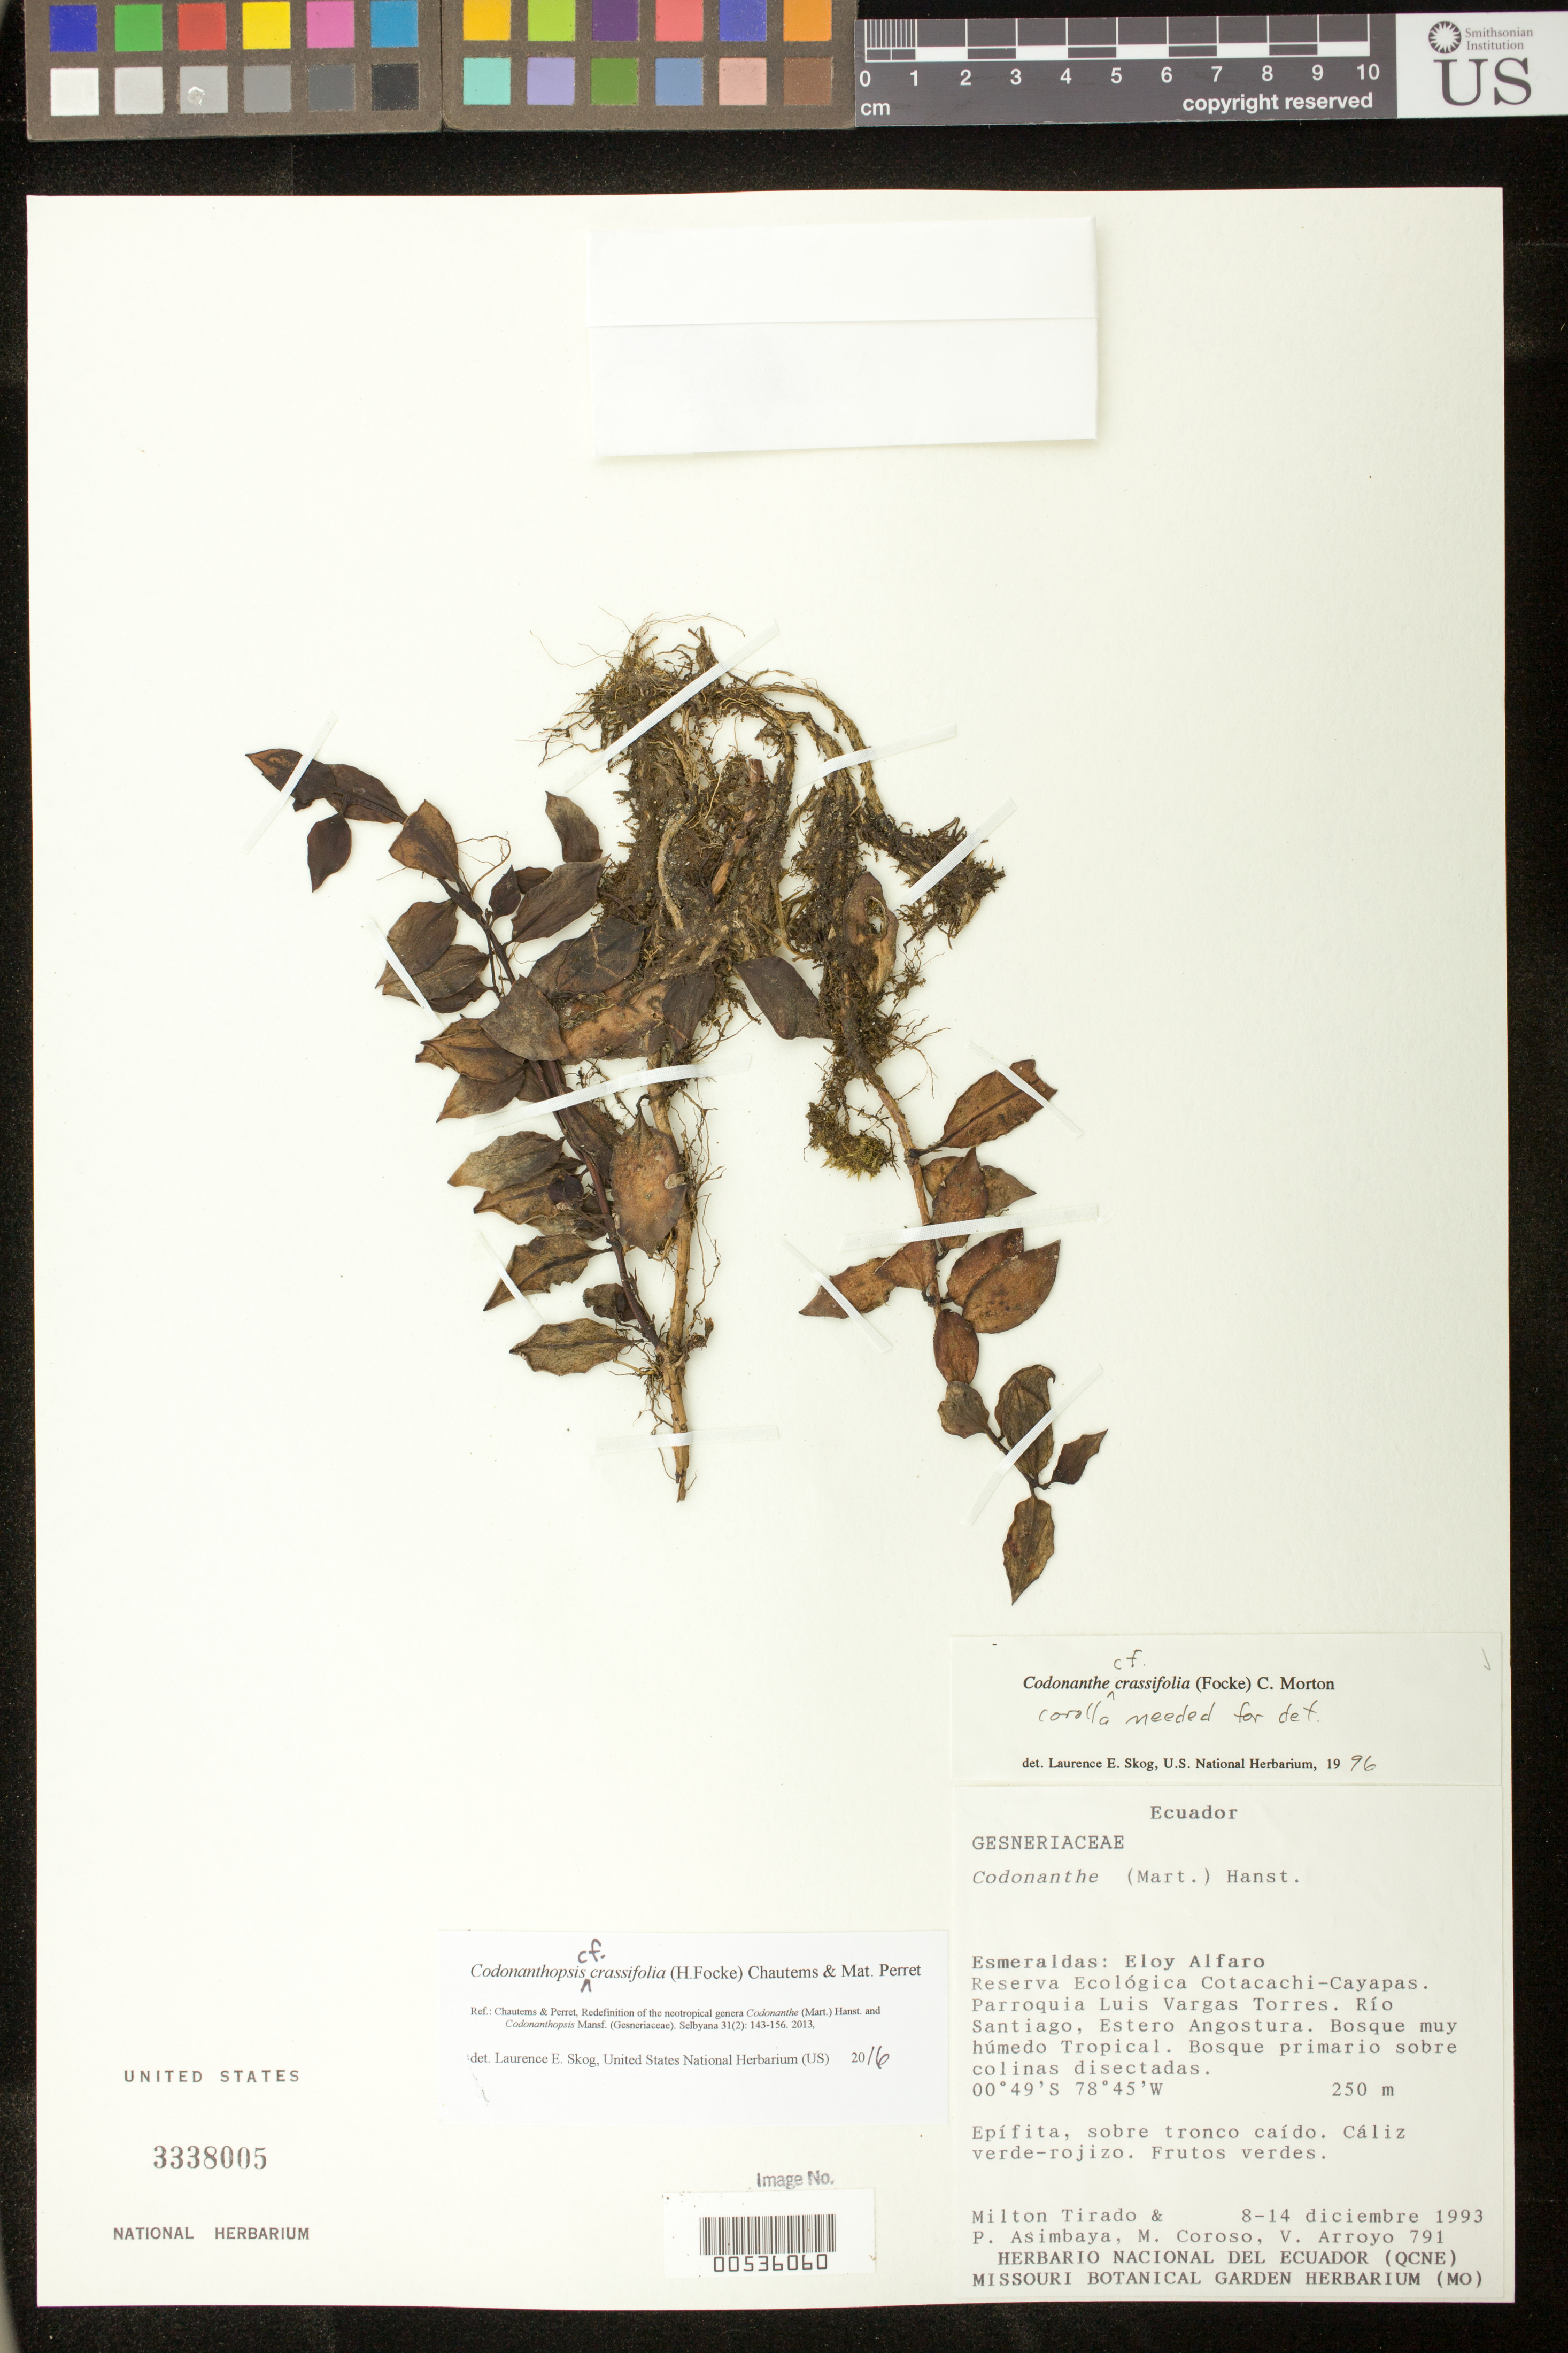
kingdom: Plantae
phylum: Tracheophyta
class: Magnoliopsida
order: Lamiales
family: Gesneriaceae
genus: Codonanthopsis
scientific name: Codonanthopsis crassifolia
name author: (H. Focke) Chautems & Mat.Perret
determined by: Skog, Laurence E.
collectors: M. Tirado, P. Asimbaya, M. Coroso & J. Arroyo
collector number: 791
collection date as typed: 8-14 Dec 1993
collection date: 1993-12-08/1993-12-14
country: Ecuador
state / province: Esmeraldas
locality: Eloy Alfaro. Reserva Ecológica Cotacachi - Cayapas. Parroquia Luis Vargas Torres. Río Santiago, Estero Angostura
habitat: Bosque muy húmedo Tropical. Bosque primario sobre colinas disectadas. Planta de sotobosque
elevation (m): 250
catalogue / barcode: US 3338005